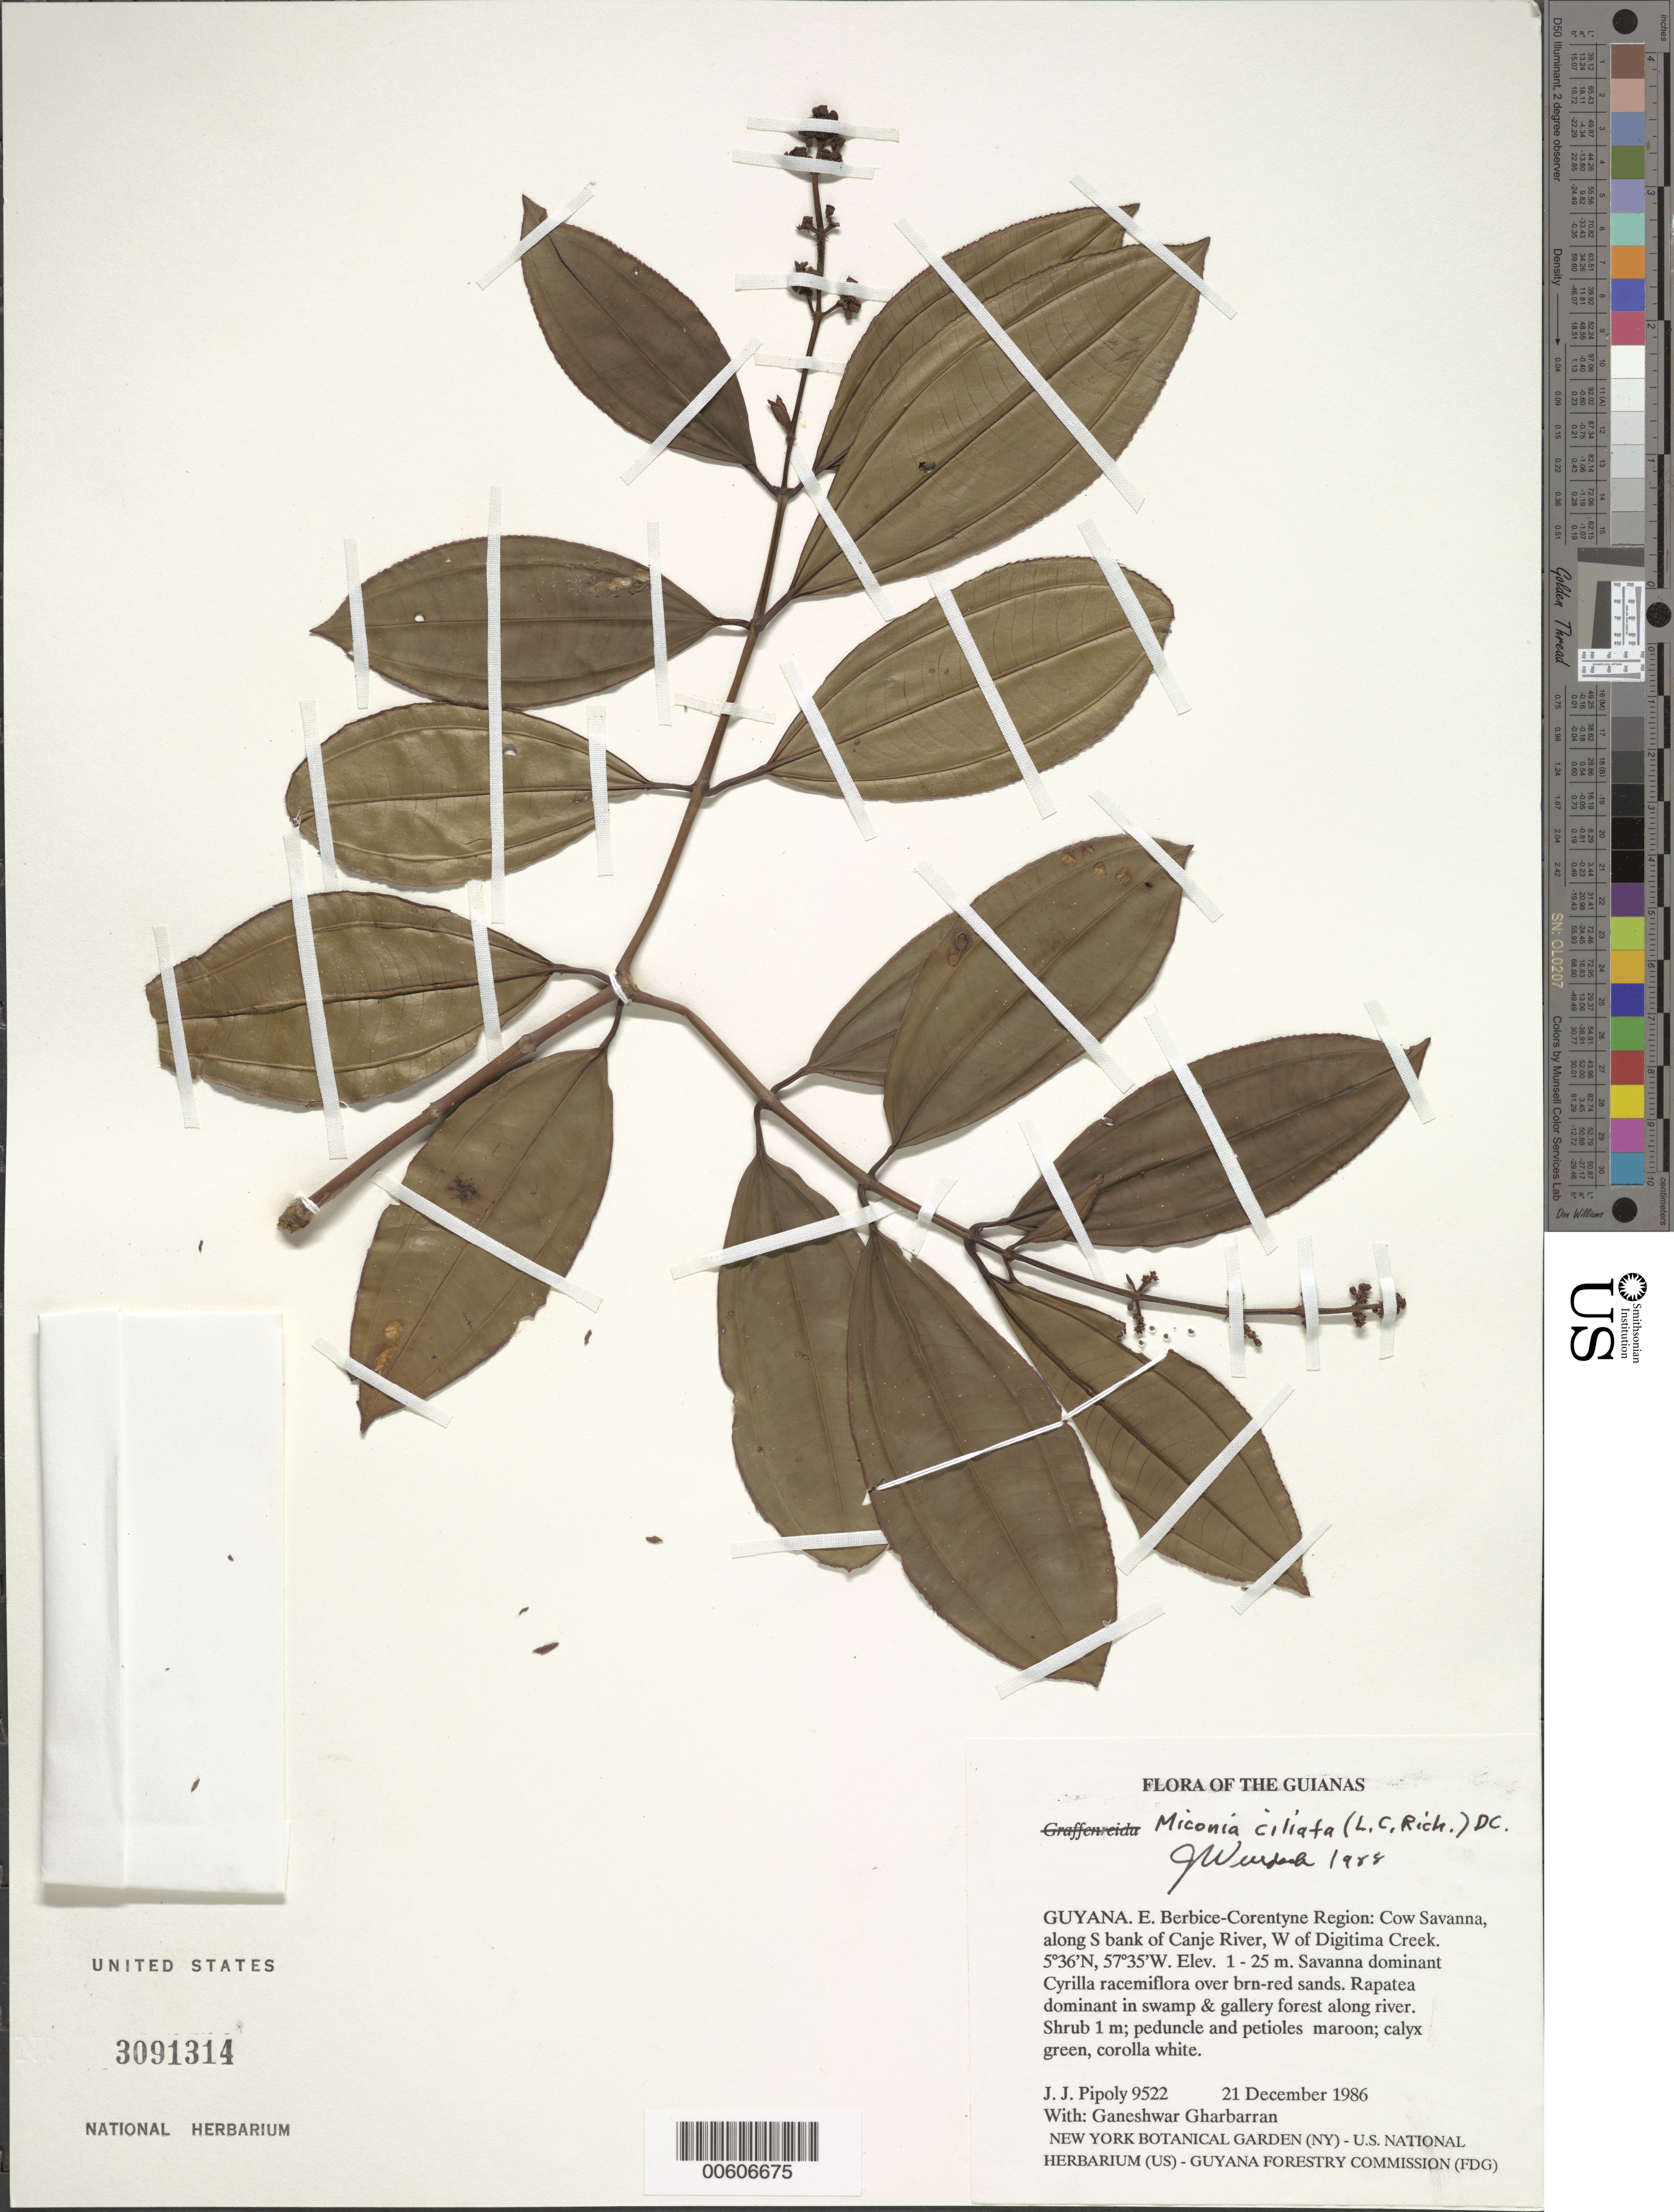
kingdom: Plantae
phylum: Tracheophyta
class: Magnoliopsida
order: Myrtales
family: Melastomataceae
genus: Miconia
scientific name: Miconia ciliata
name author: (Rich.) DC.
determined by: Wurdack, John J., (US), US (UNITED STATES)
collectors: J. J. Pipoly & G. Gharbarran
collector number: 9522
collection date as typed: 21 December 1986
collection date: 1986-12-21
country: Guyana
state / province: E. Berbice-Corentyne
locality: Cow savanna, along S bank of Canje River, W of Digitima Creek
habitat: Savanna dominant Cyrilla racemiflora over brn-red sands. Rapatea dominant in swamp & gallery forest along river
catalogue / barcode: US 3091314